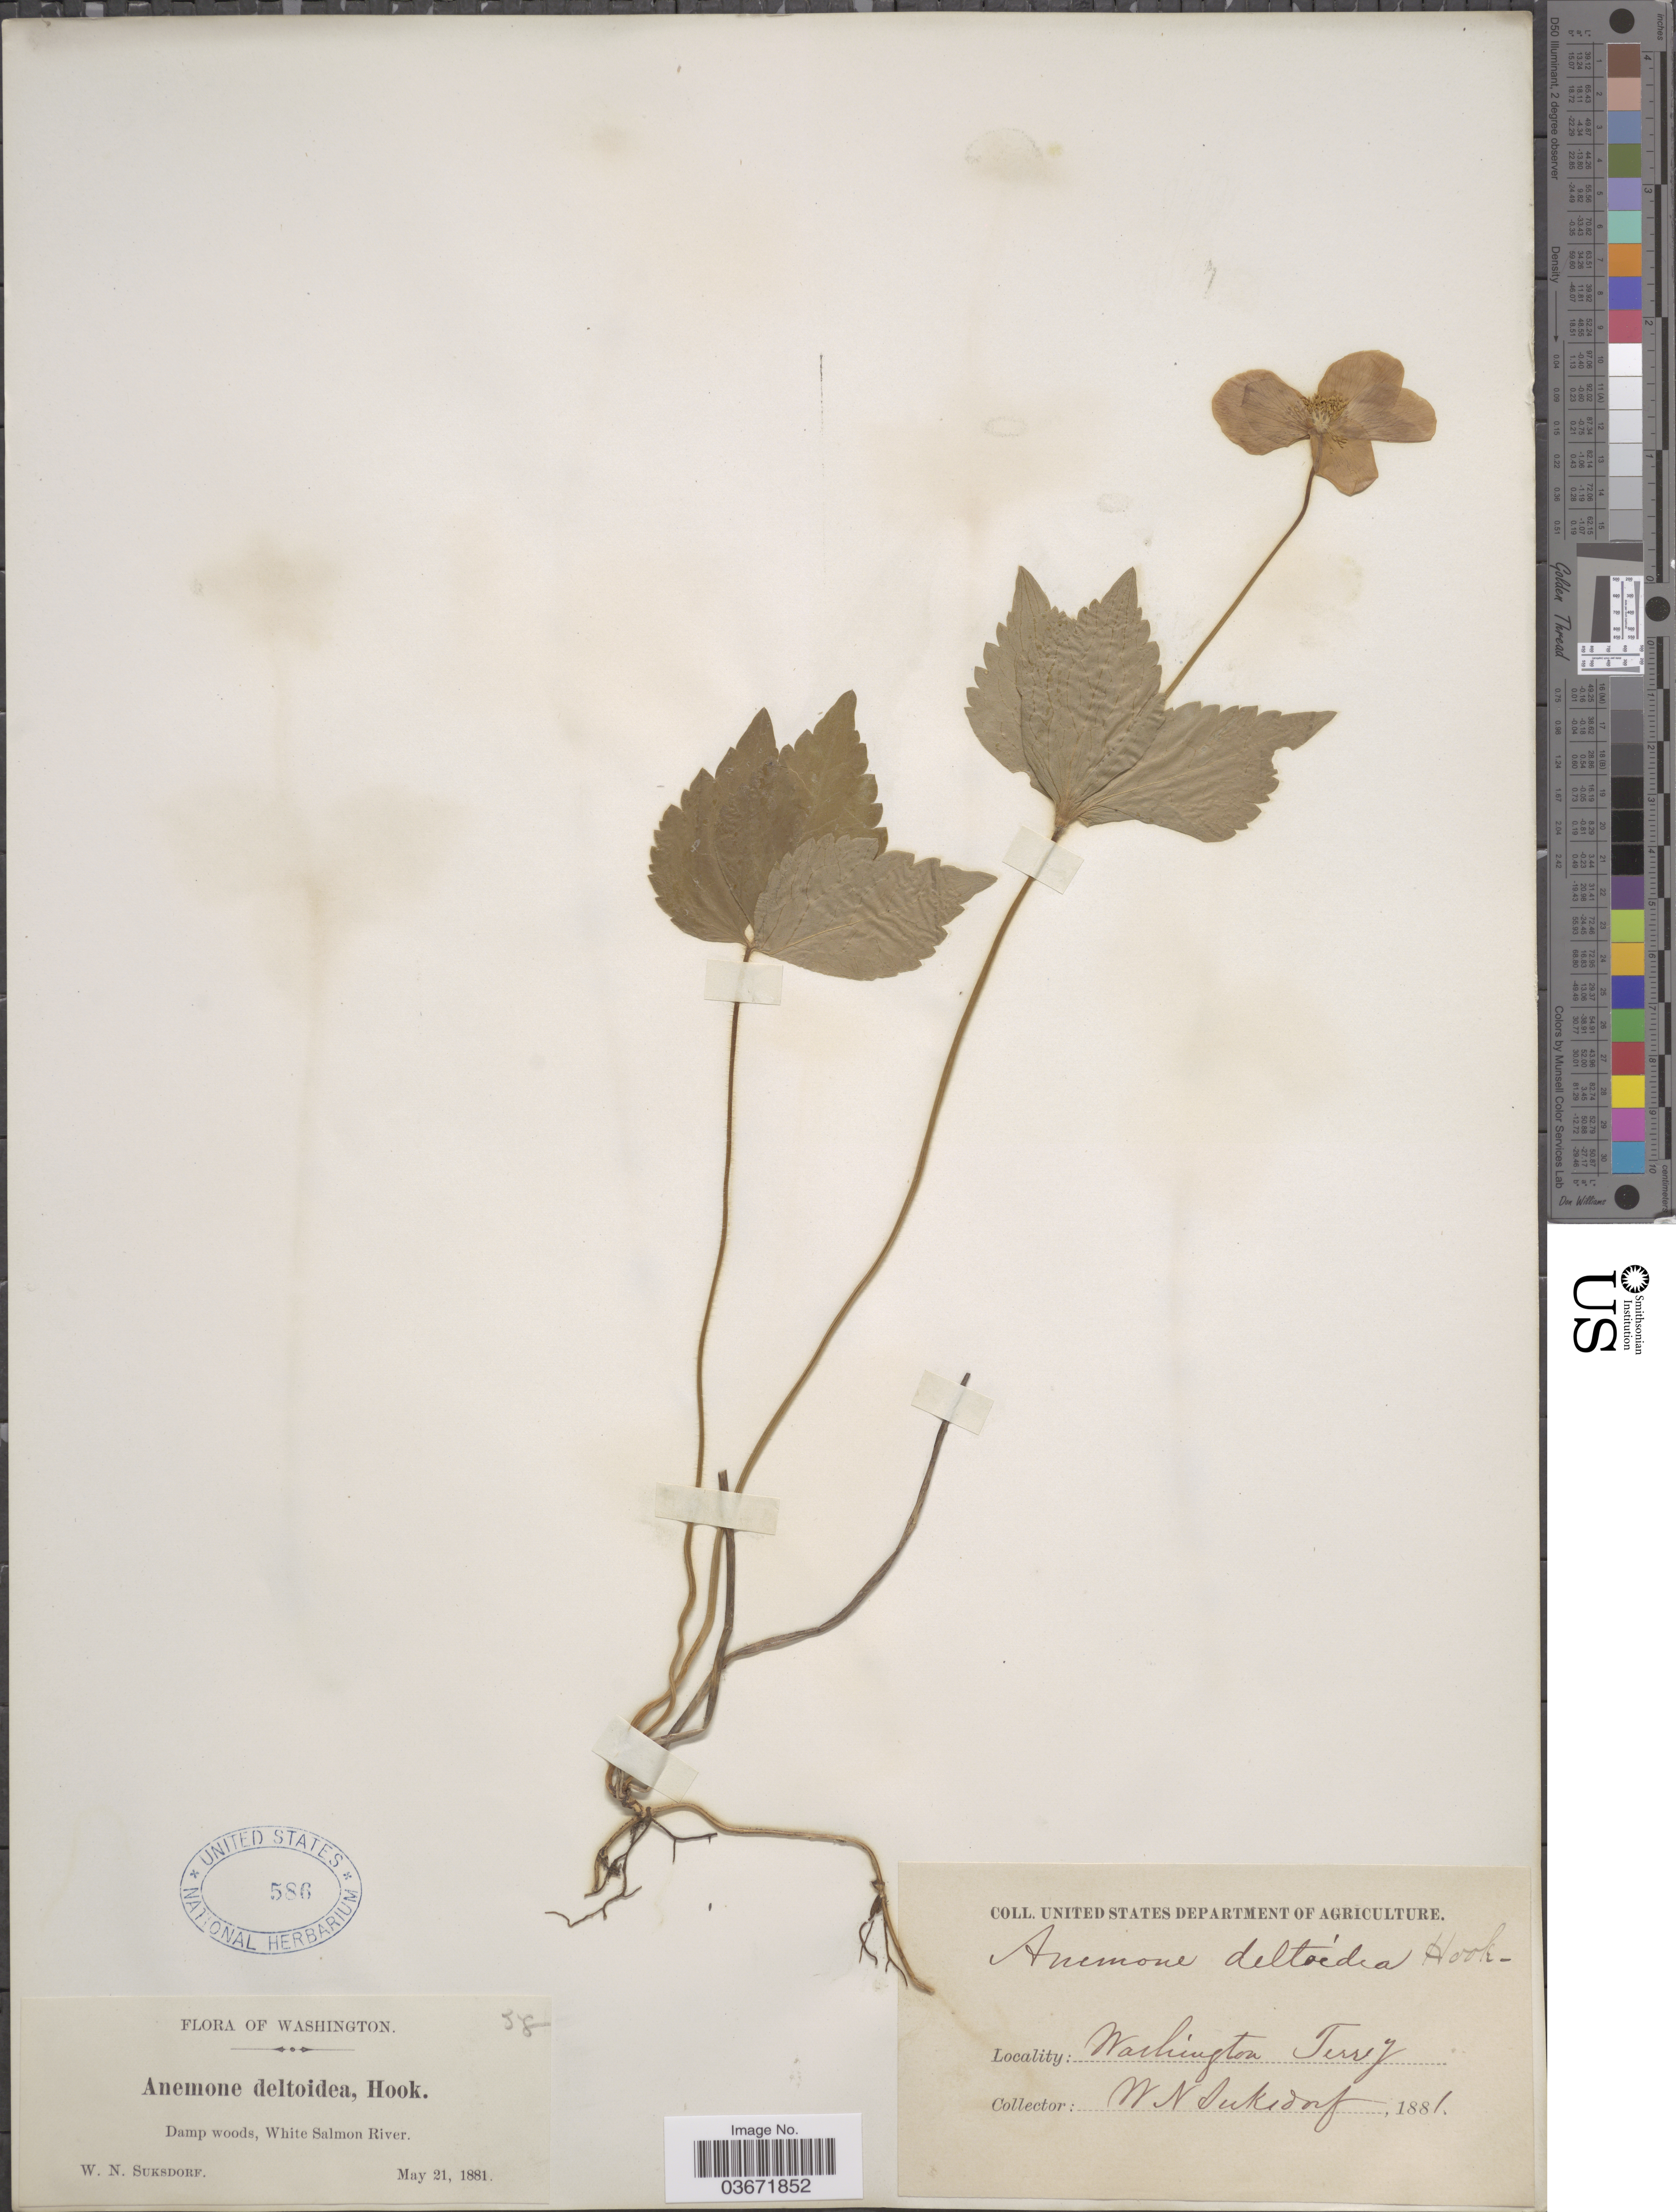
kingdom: Plantae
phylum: Tracheophyta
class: Magnoliopsida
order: Ranunculales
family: Ranunculaceae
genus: Anemone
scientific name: Anemone deltoidea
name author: Douglas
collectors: W. N. Suksdorf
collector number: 58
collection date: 1881-05-21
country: United States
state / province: Washington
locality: White Salmon River.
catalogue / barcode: US 586